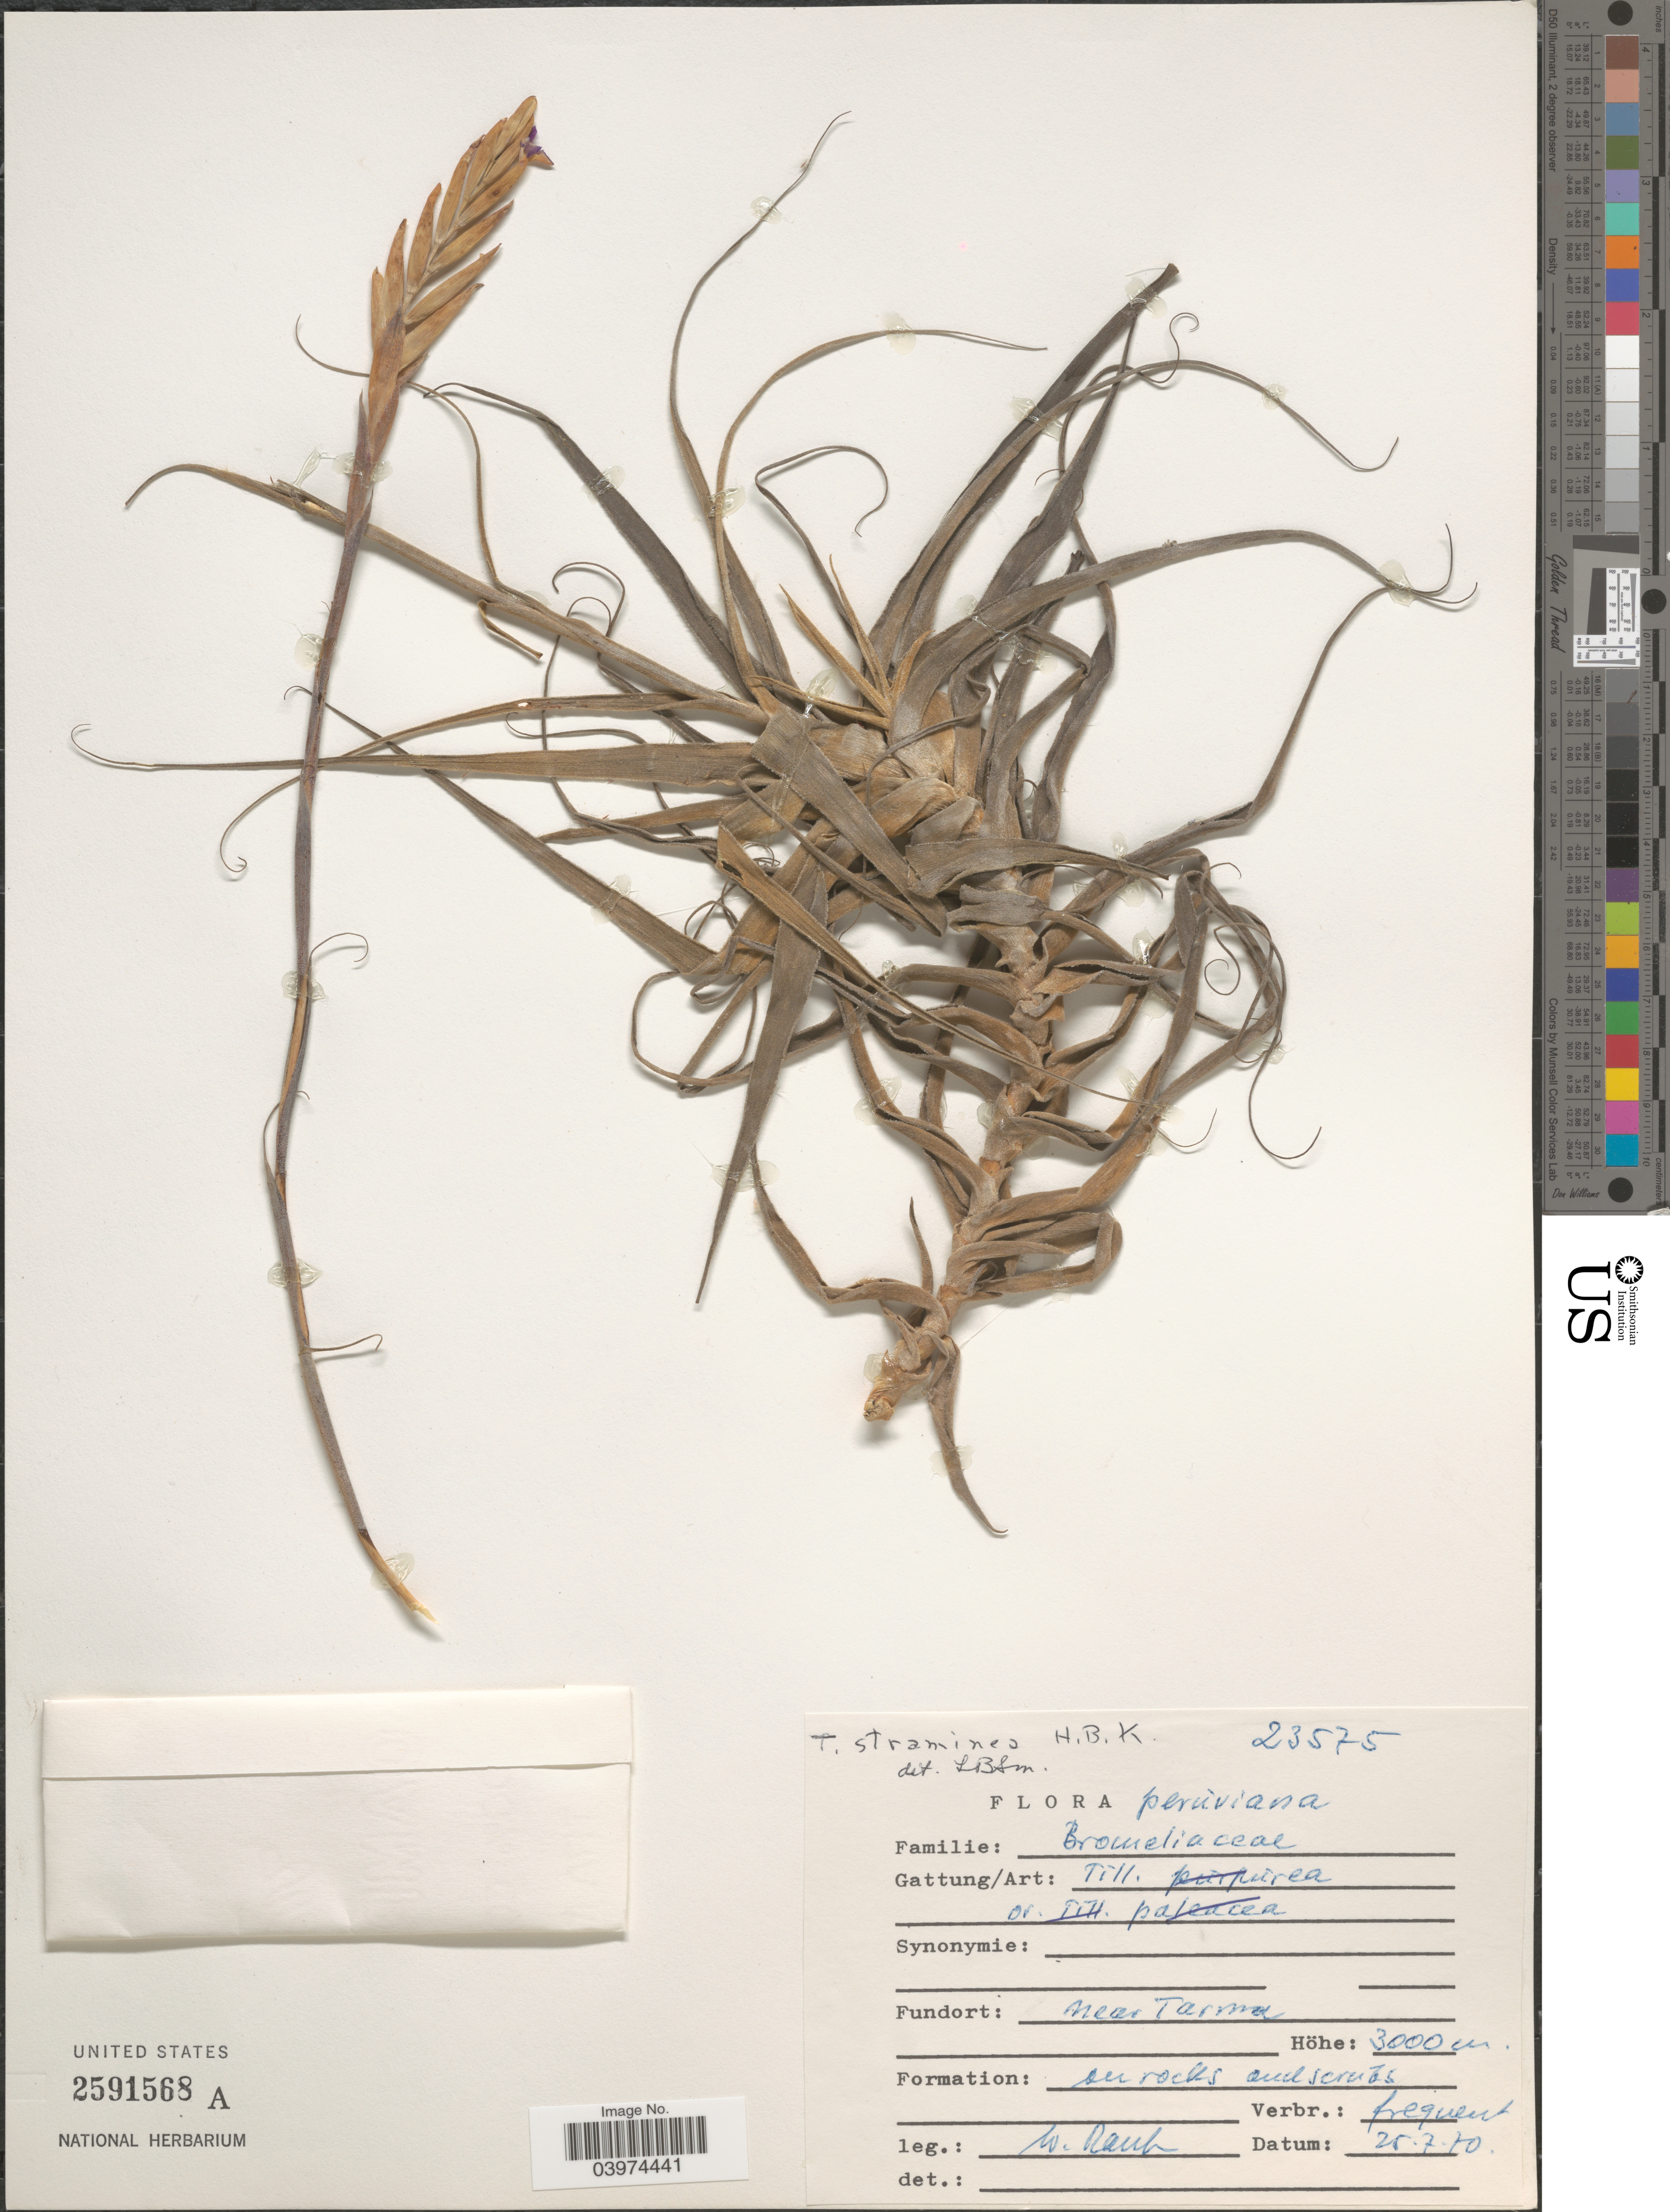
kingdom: Plantae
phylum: Tracheophyta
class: Liliopsida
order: Poales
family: Bromeliaceae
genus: Tillandsia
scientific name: Tillandsia straminea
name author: Kunth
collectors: W. Rauh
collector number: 23575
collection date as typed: Transcribed d/m/y: 25/7/70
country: Peru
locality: Near Tarma.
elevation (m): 3000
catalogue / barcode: US 2591568A